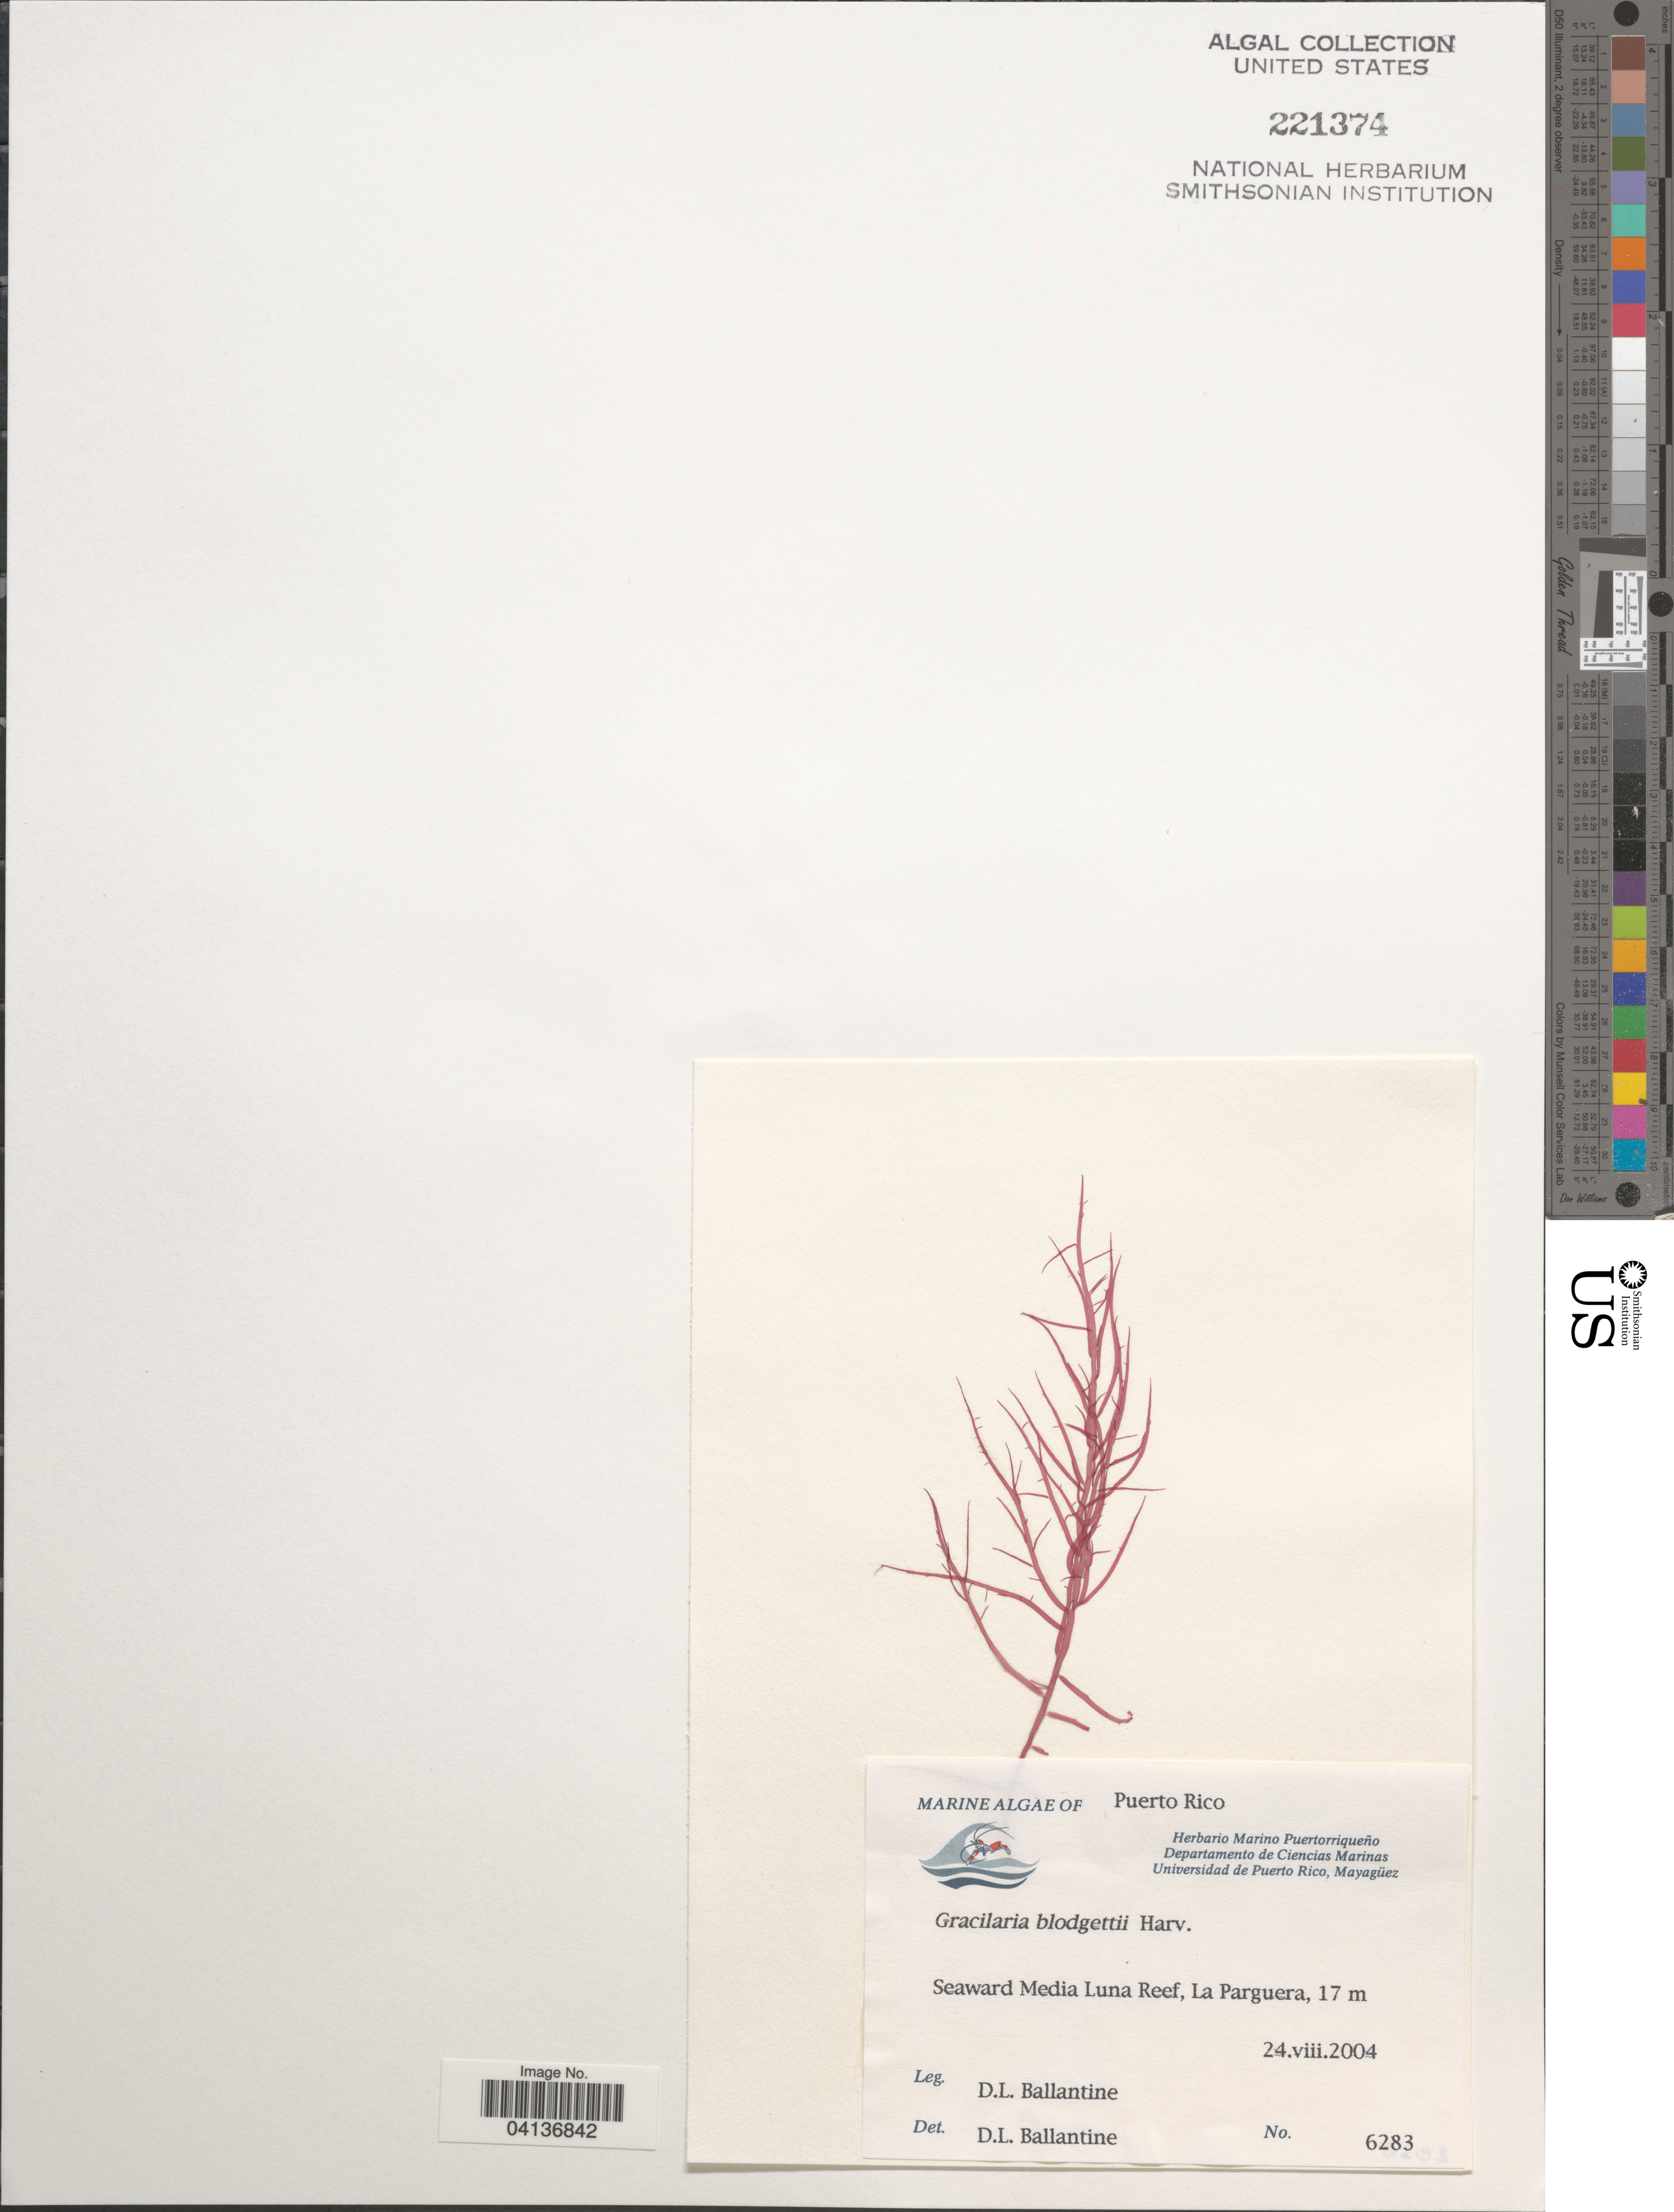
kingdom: Plantae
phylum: Rhodophyta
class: Florideophyceae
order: Gracilariales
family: Gracilariaceae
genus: Gracilaria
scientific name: Gracilaria blodgettii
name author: Harv.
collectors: D.L. Ballantine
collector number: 6283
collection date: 2004-08-24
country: Puerto Rico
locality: Seaward Media Luna Reef, La Parguera.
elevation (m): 17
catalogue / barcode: US 221374